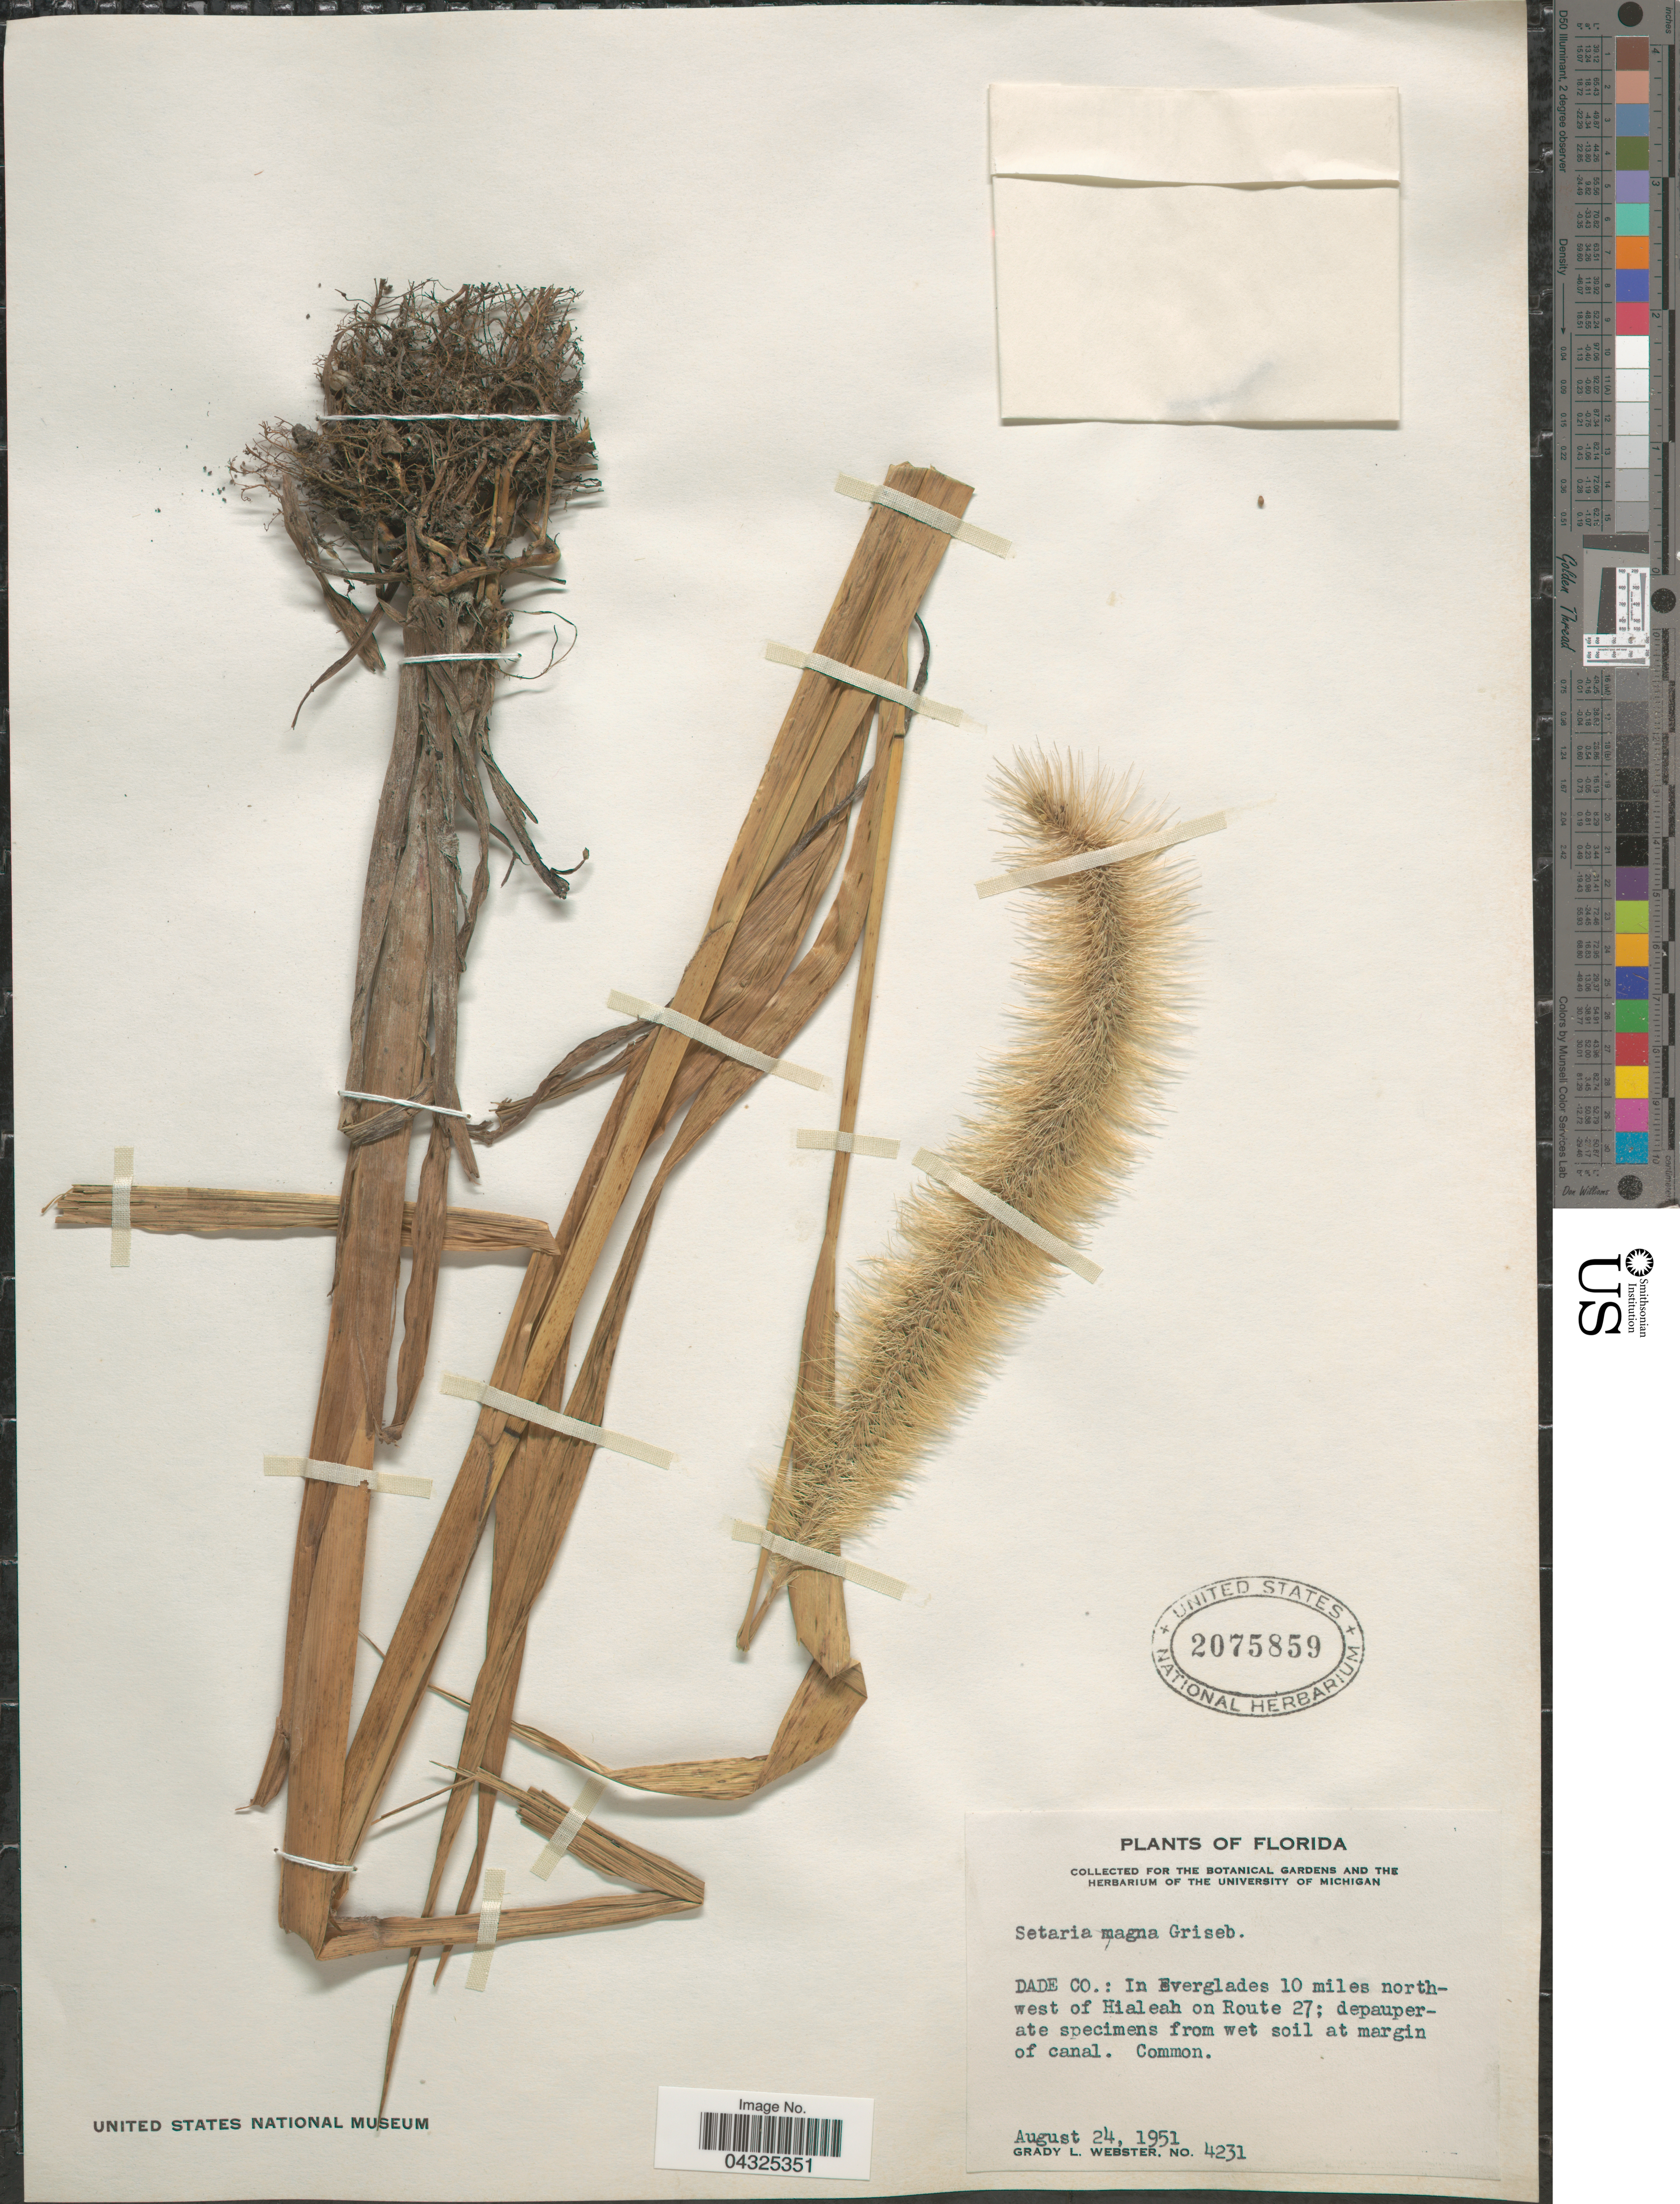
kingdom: Plantae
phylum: Tracheophyta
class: Liliopsida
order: Poales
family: Poaceae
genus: Setaria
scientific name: Setaria magna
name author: Griseb.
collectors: G. L. Webster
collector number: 4231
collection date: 1951-08-24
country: United States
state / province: Florida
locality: Dade Co.: In Everglades 10 miles northwest of Hialeah on Route 27.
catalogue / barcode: US 2075859